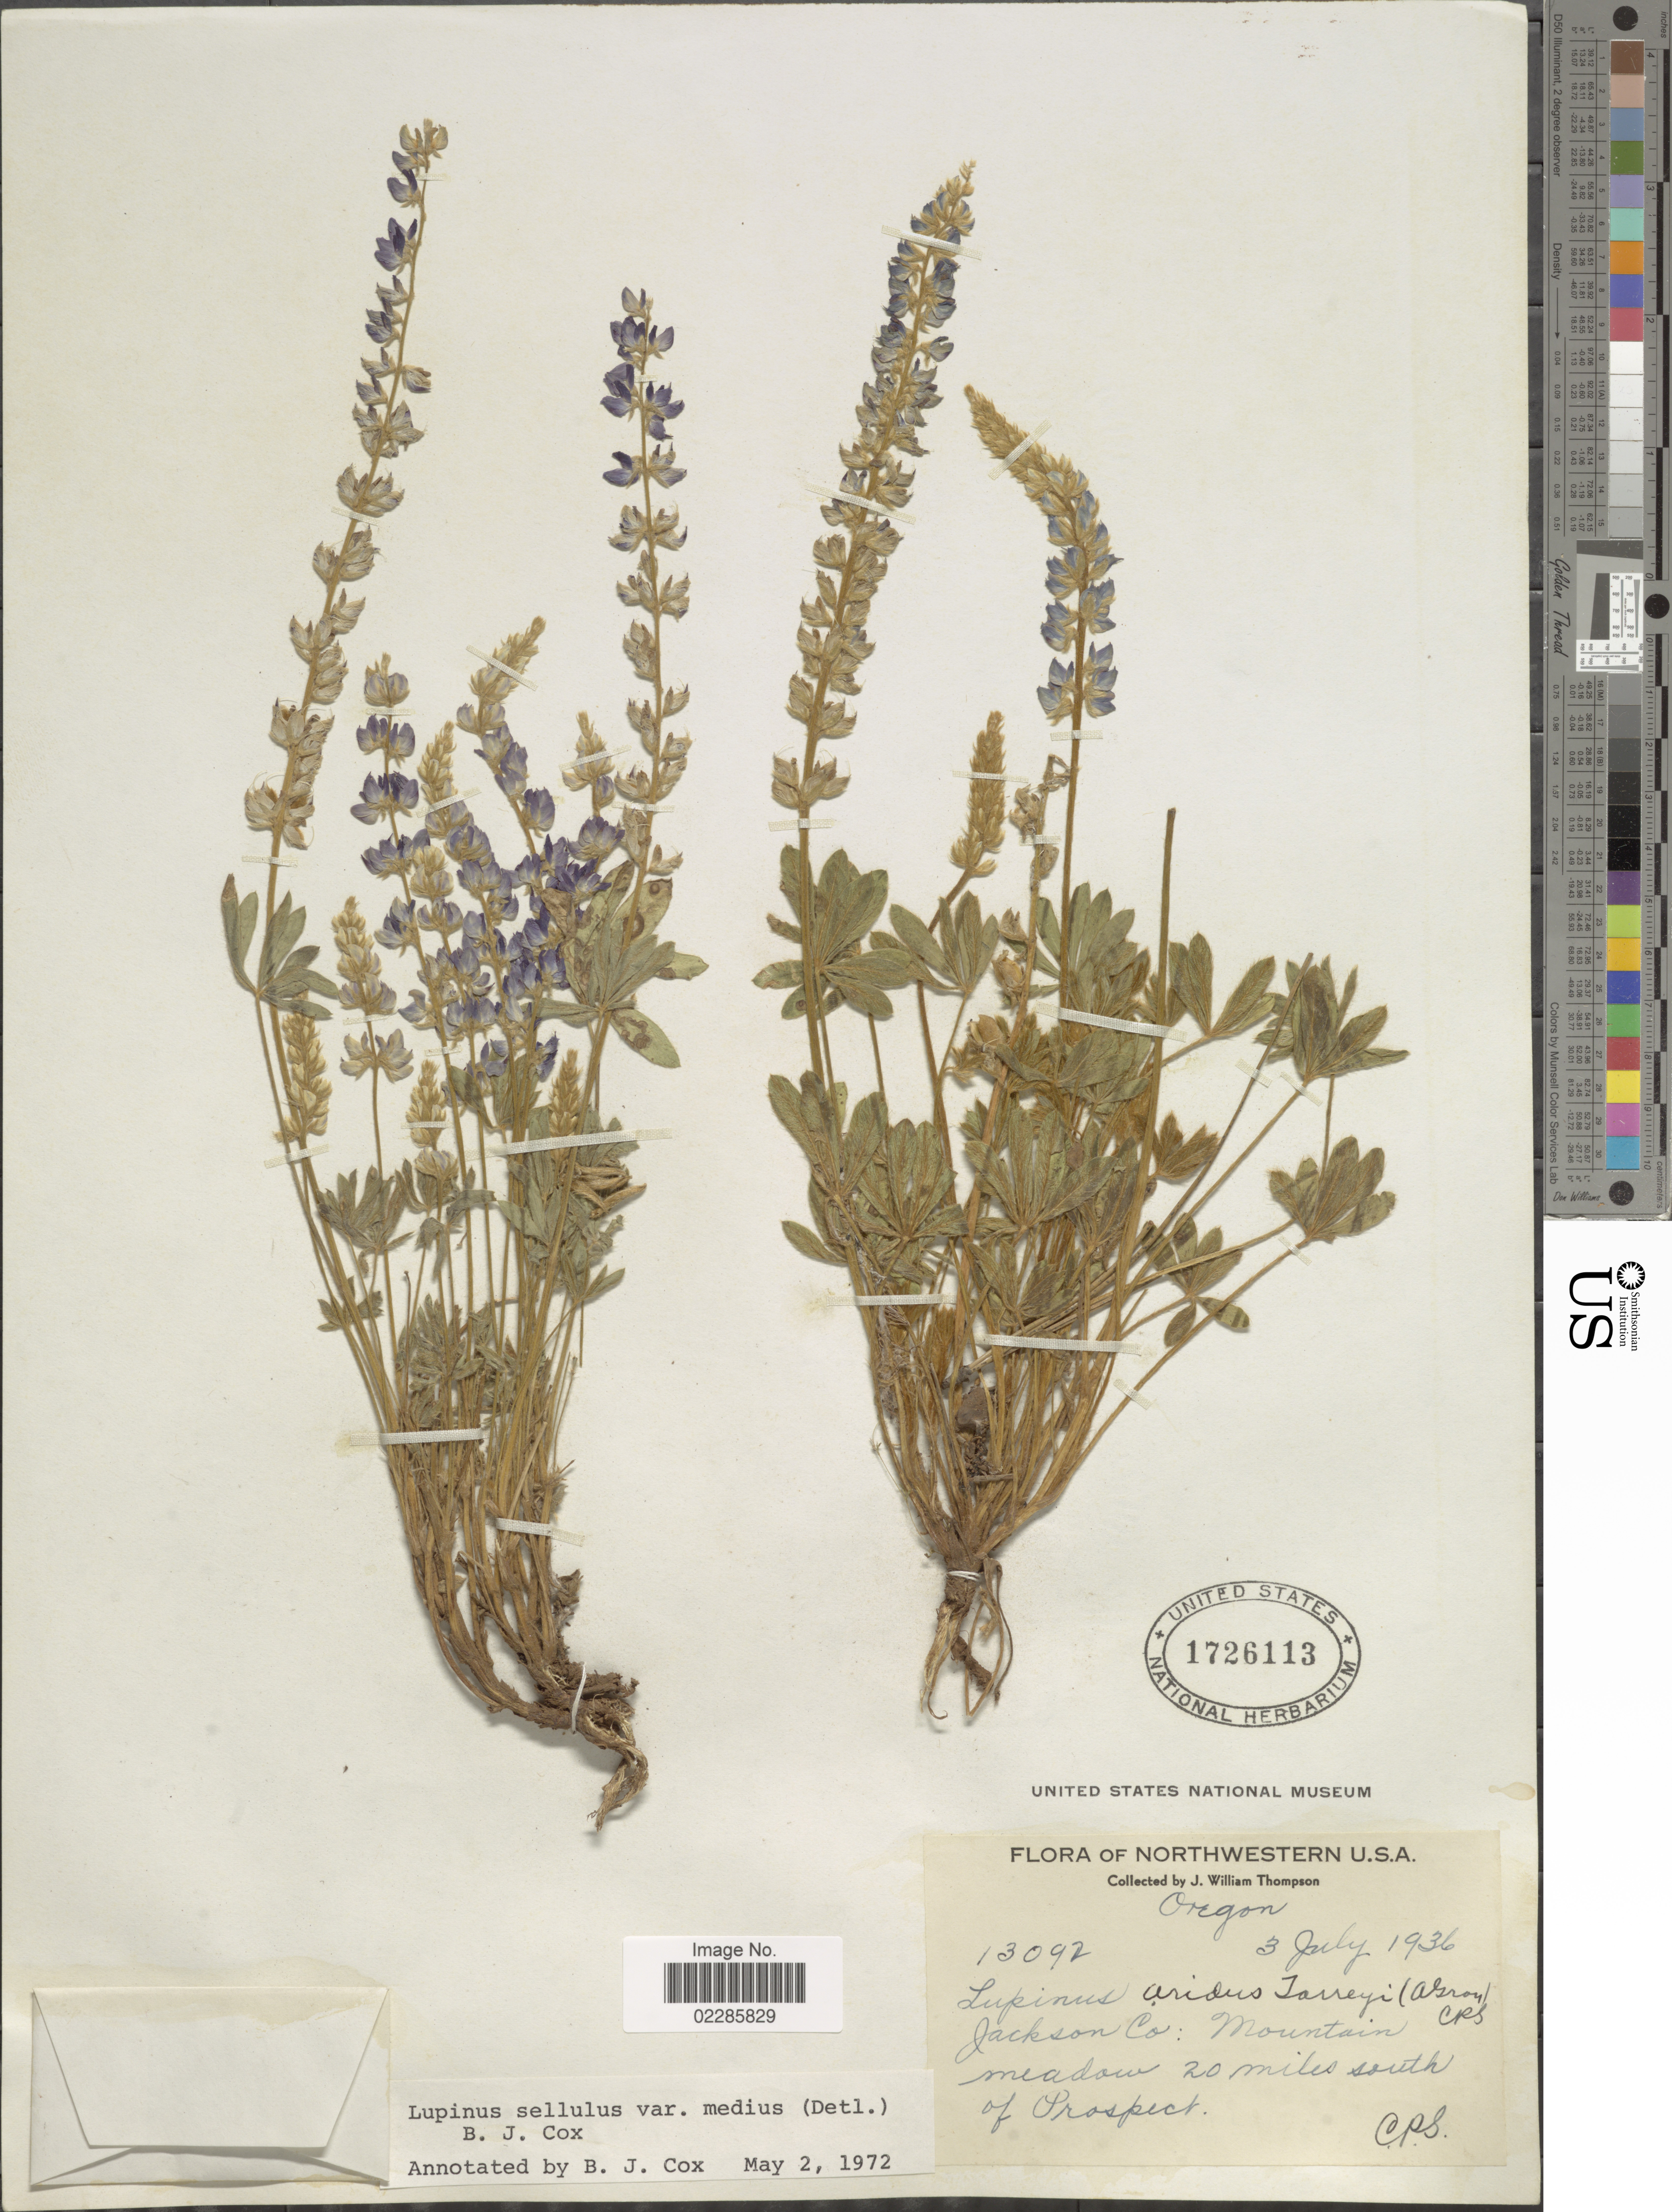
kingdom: Plantae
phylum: Tracheophyta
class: Magnoliopsida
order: Fabales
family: Fabaceae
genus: Lupinus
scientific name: Lupinus sellulus var. medius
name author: (Detling) B.J. Cox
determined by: Cox, B. J.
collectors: J. W. Thompson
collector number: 13092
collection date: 1936-07-03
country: United States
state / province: Oregon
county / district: Jackson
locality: Northwestern U. S. A., Jackson Co: Mountain meadow 20 miles south of Prosprect, C. P. S.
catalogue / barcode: US 1726113